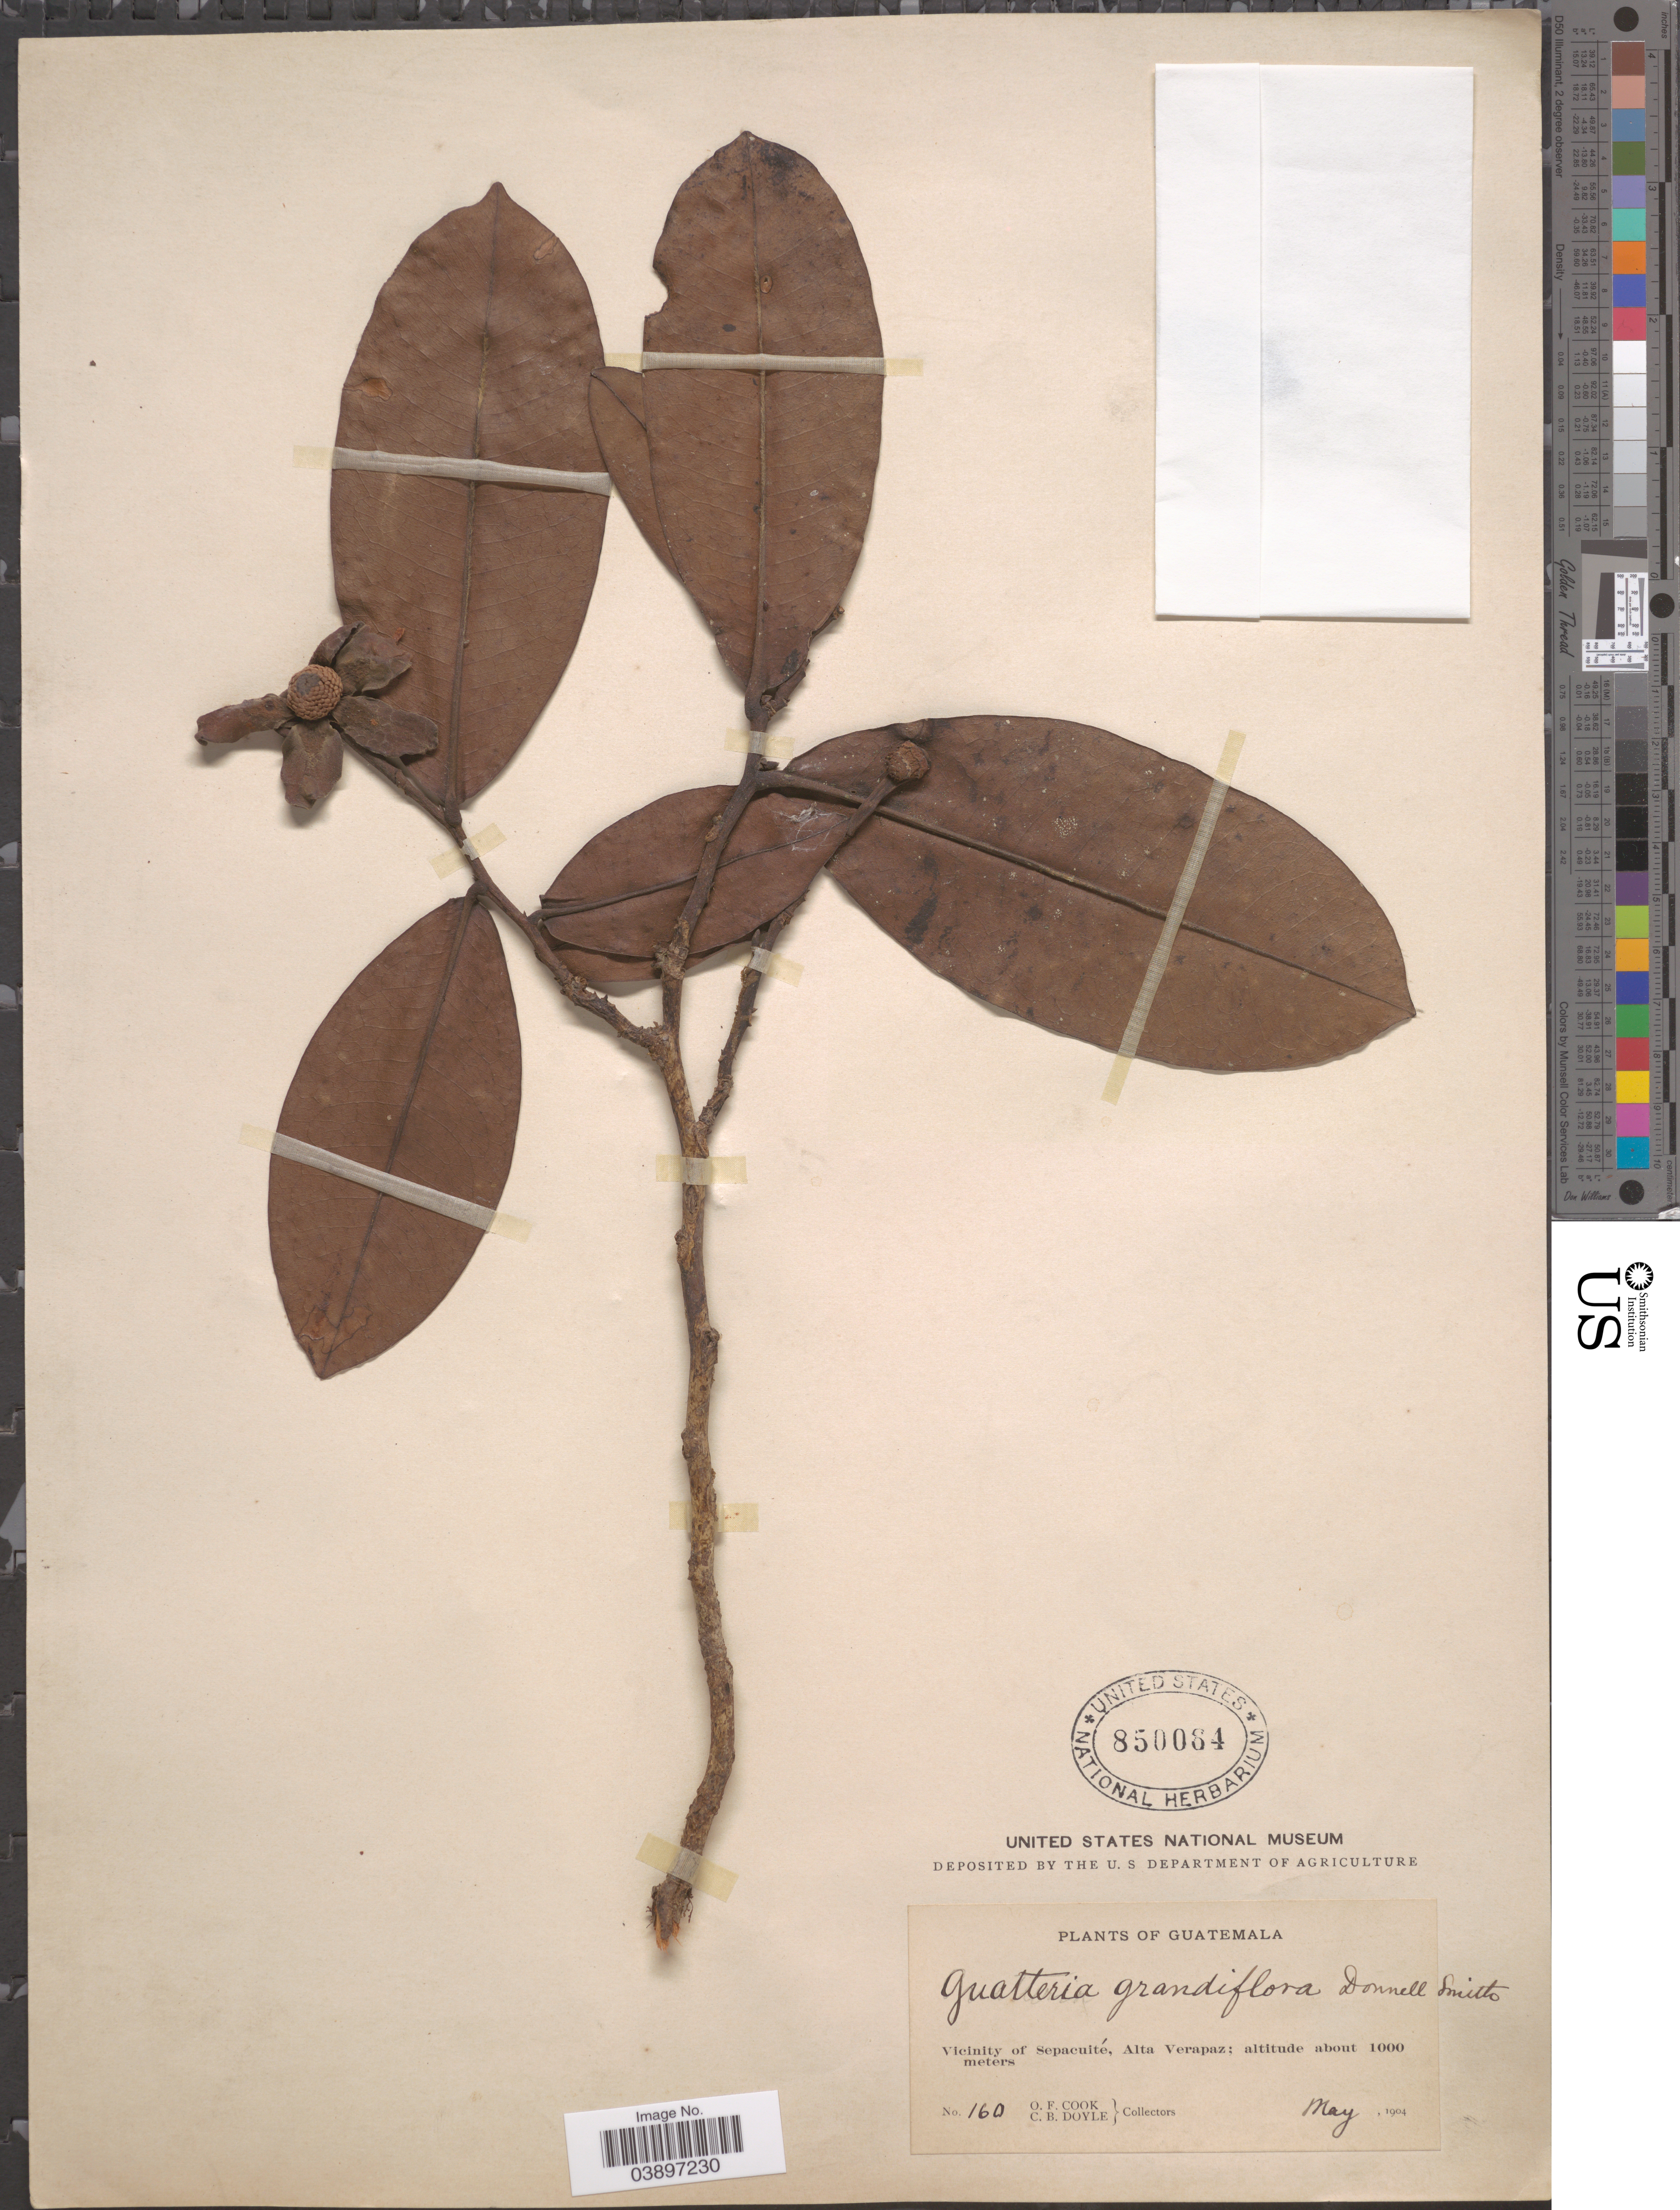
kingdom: Plantae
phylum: Tracheophyta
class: Magnoliopsida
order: Magnoliales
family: Annonaceae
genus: Guatteria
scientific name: Guatteria grandiflora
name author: Donn. Sm.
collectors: O. F. Cook & C. Doyle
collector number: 160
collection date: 1904-05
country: Guatemala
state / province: Alta Verapaz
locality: Vicinity of Sepacuité.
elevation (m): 1000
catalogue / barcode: US 850064